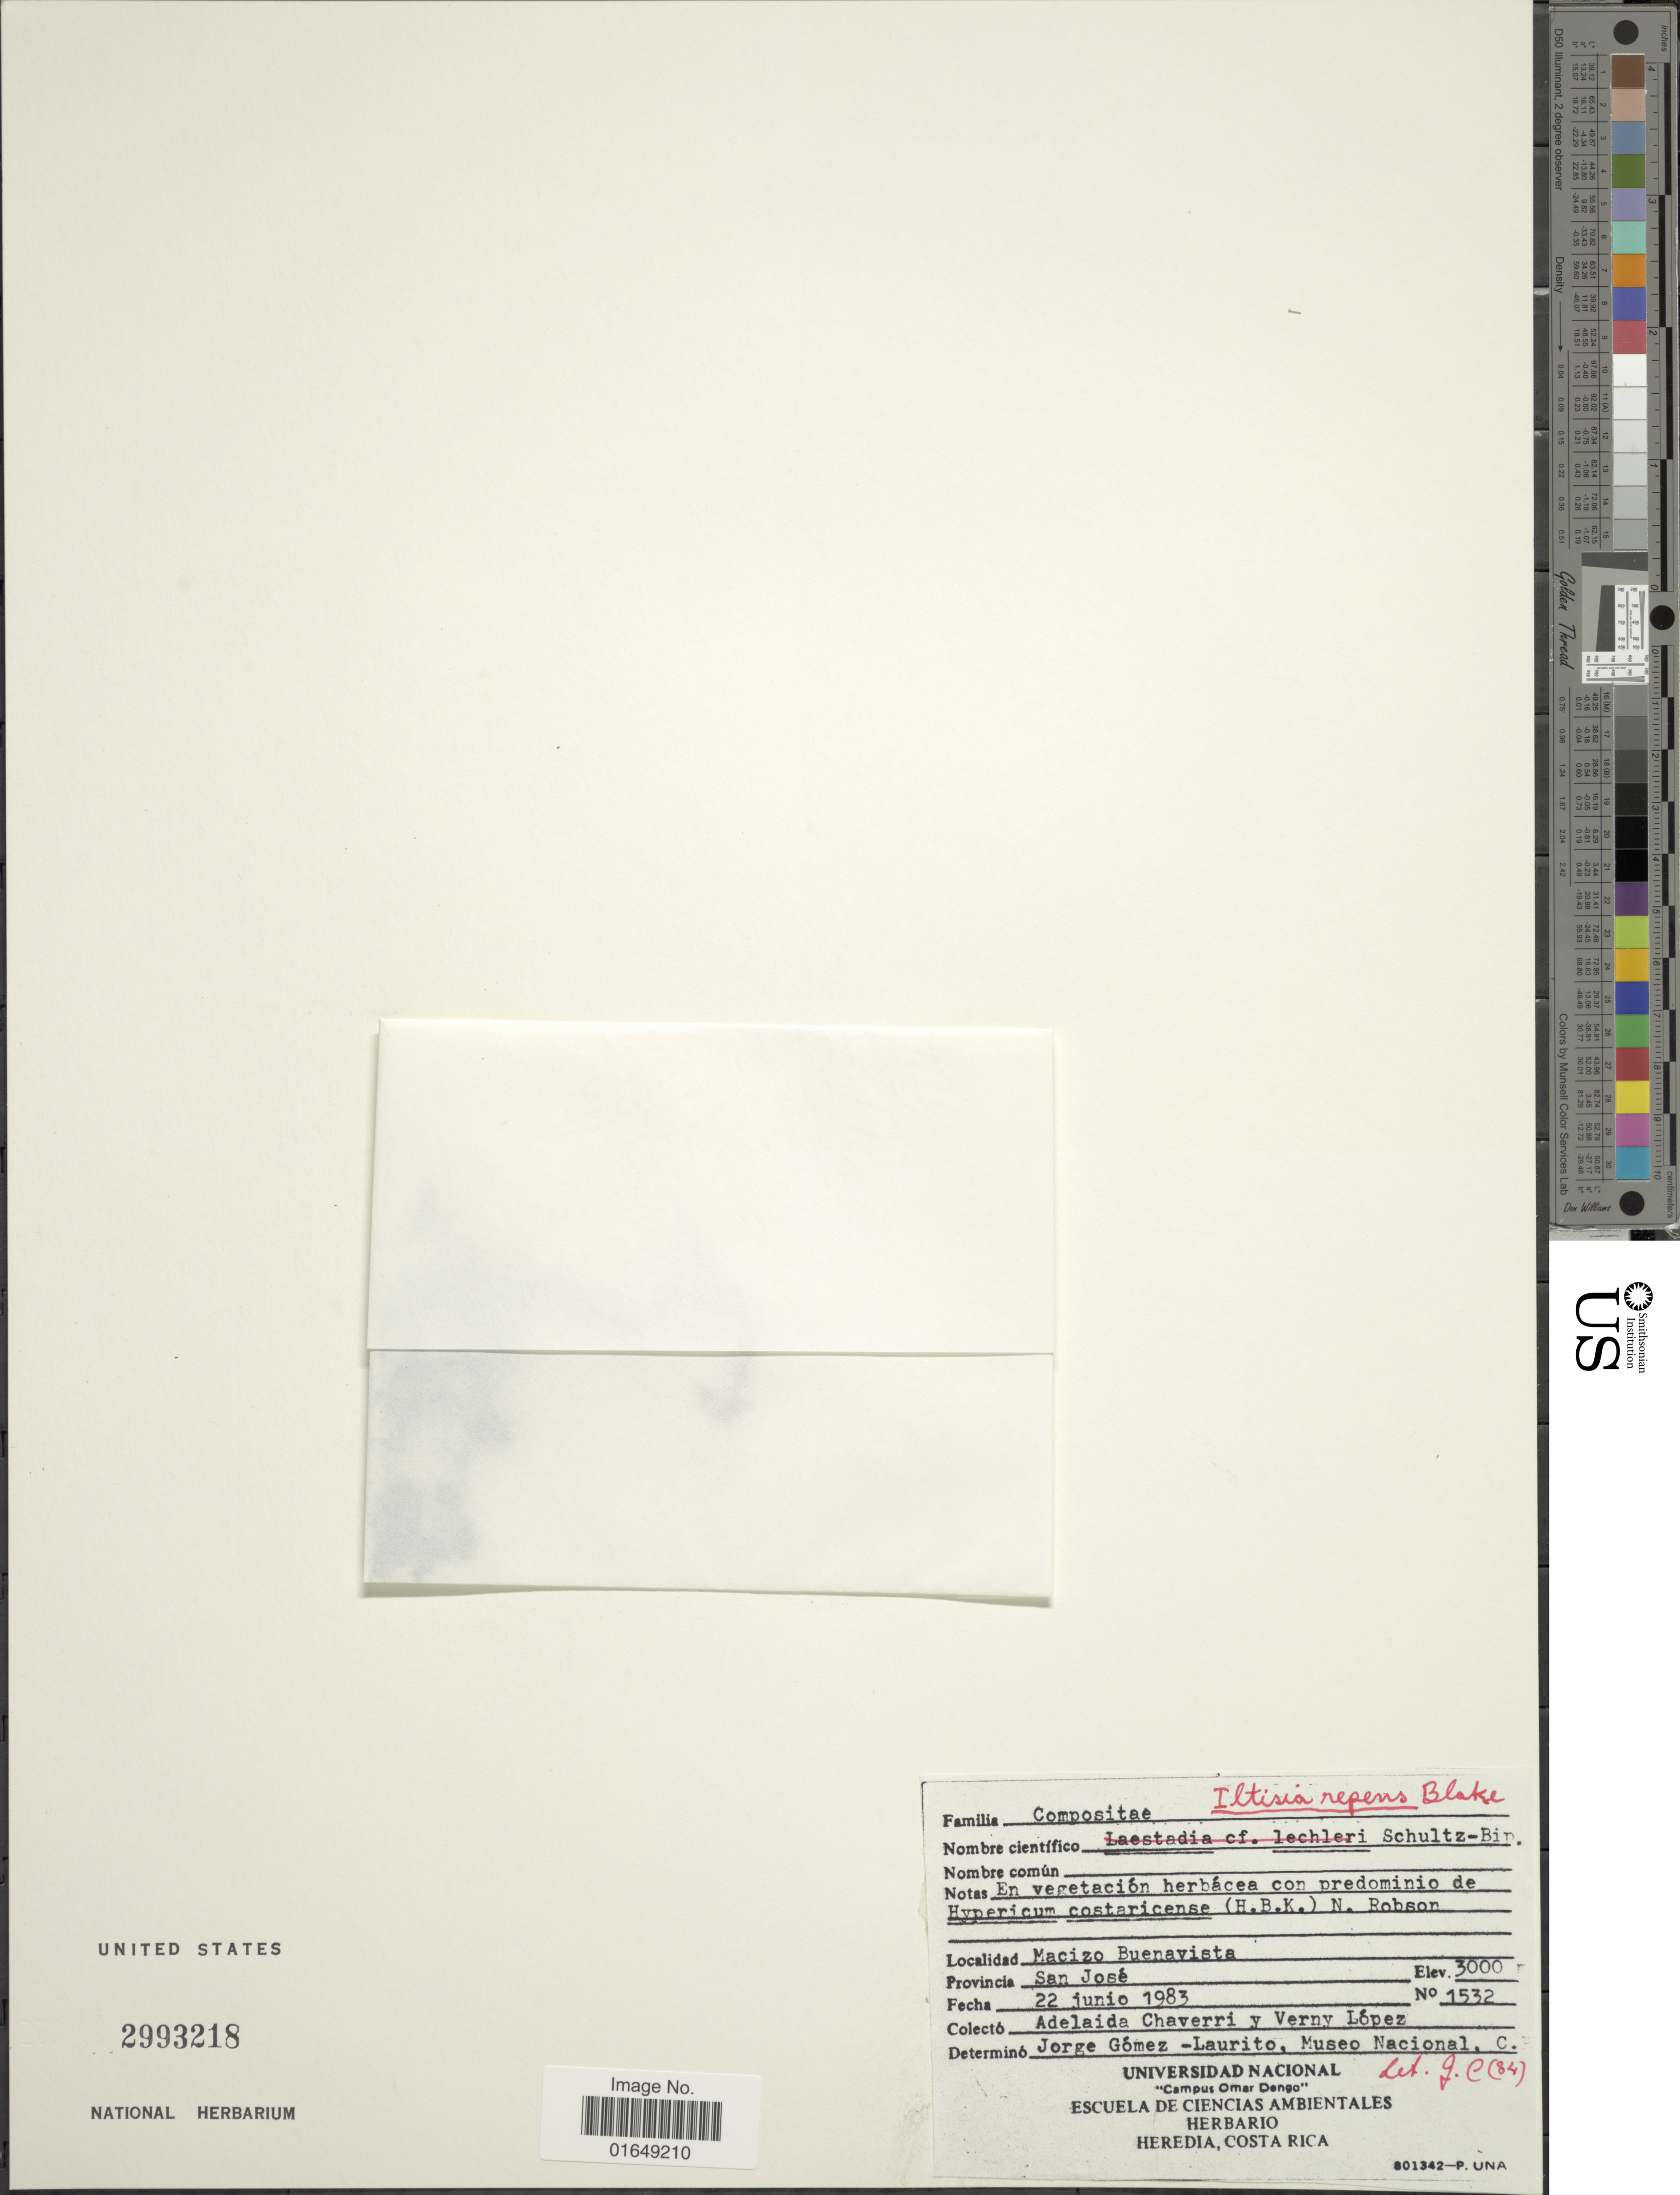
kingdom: Plantae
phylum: Tracheophyta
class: Magnoliopsida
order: Asterales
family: Asteraceae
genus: Iltisia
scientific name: Iltisia repens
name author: S.F. Blake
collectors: A. Chaverri & V. López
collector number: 1532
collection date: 1983-06-22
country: Costa Rica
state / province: San José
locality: Macizo Buenavista.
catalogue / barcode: US 2993218